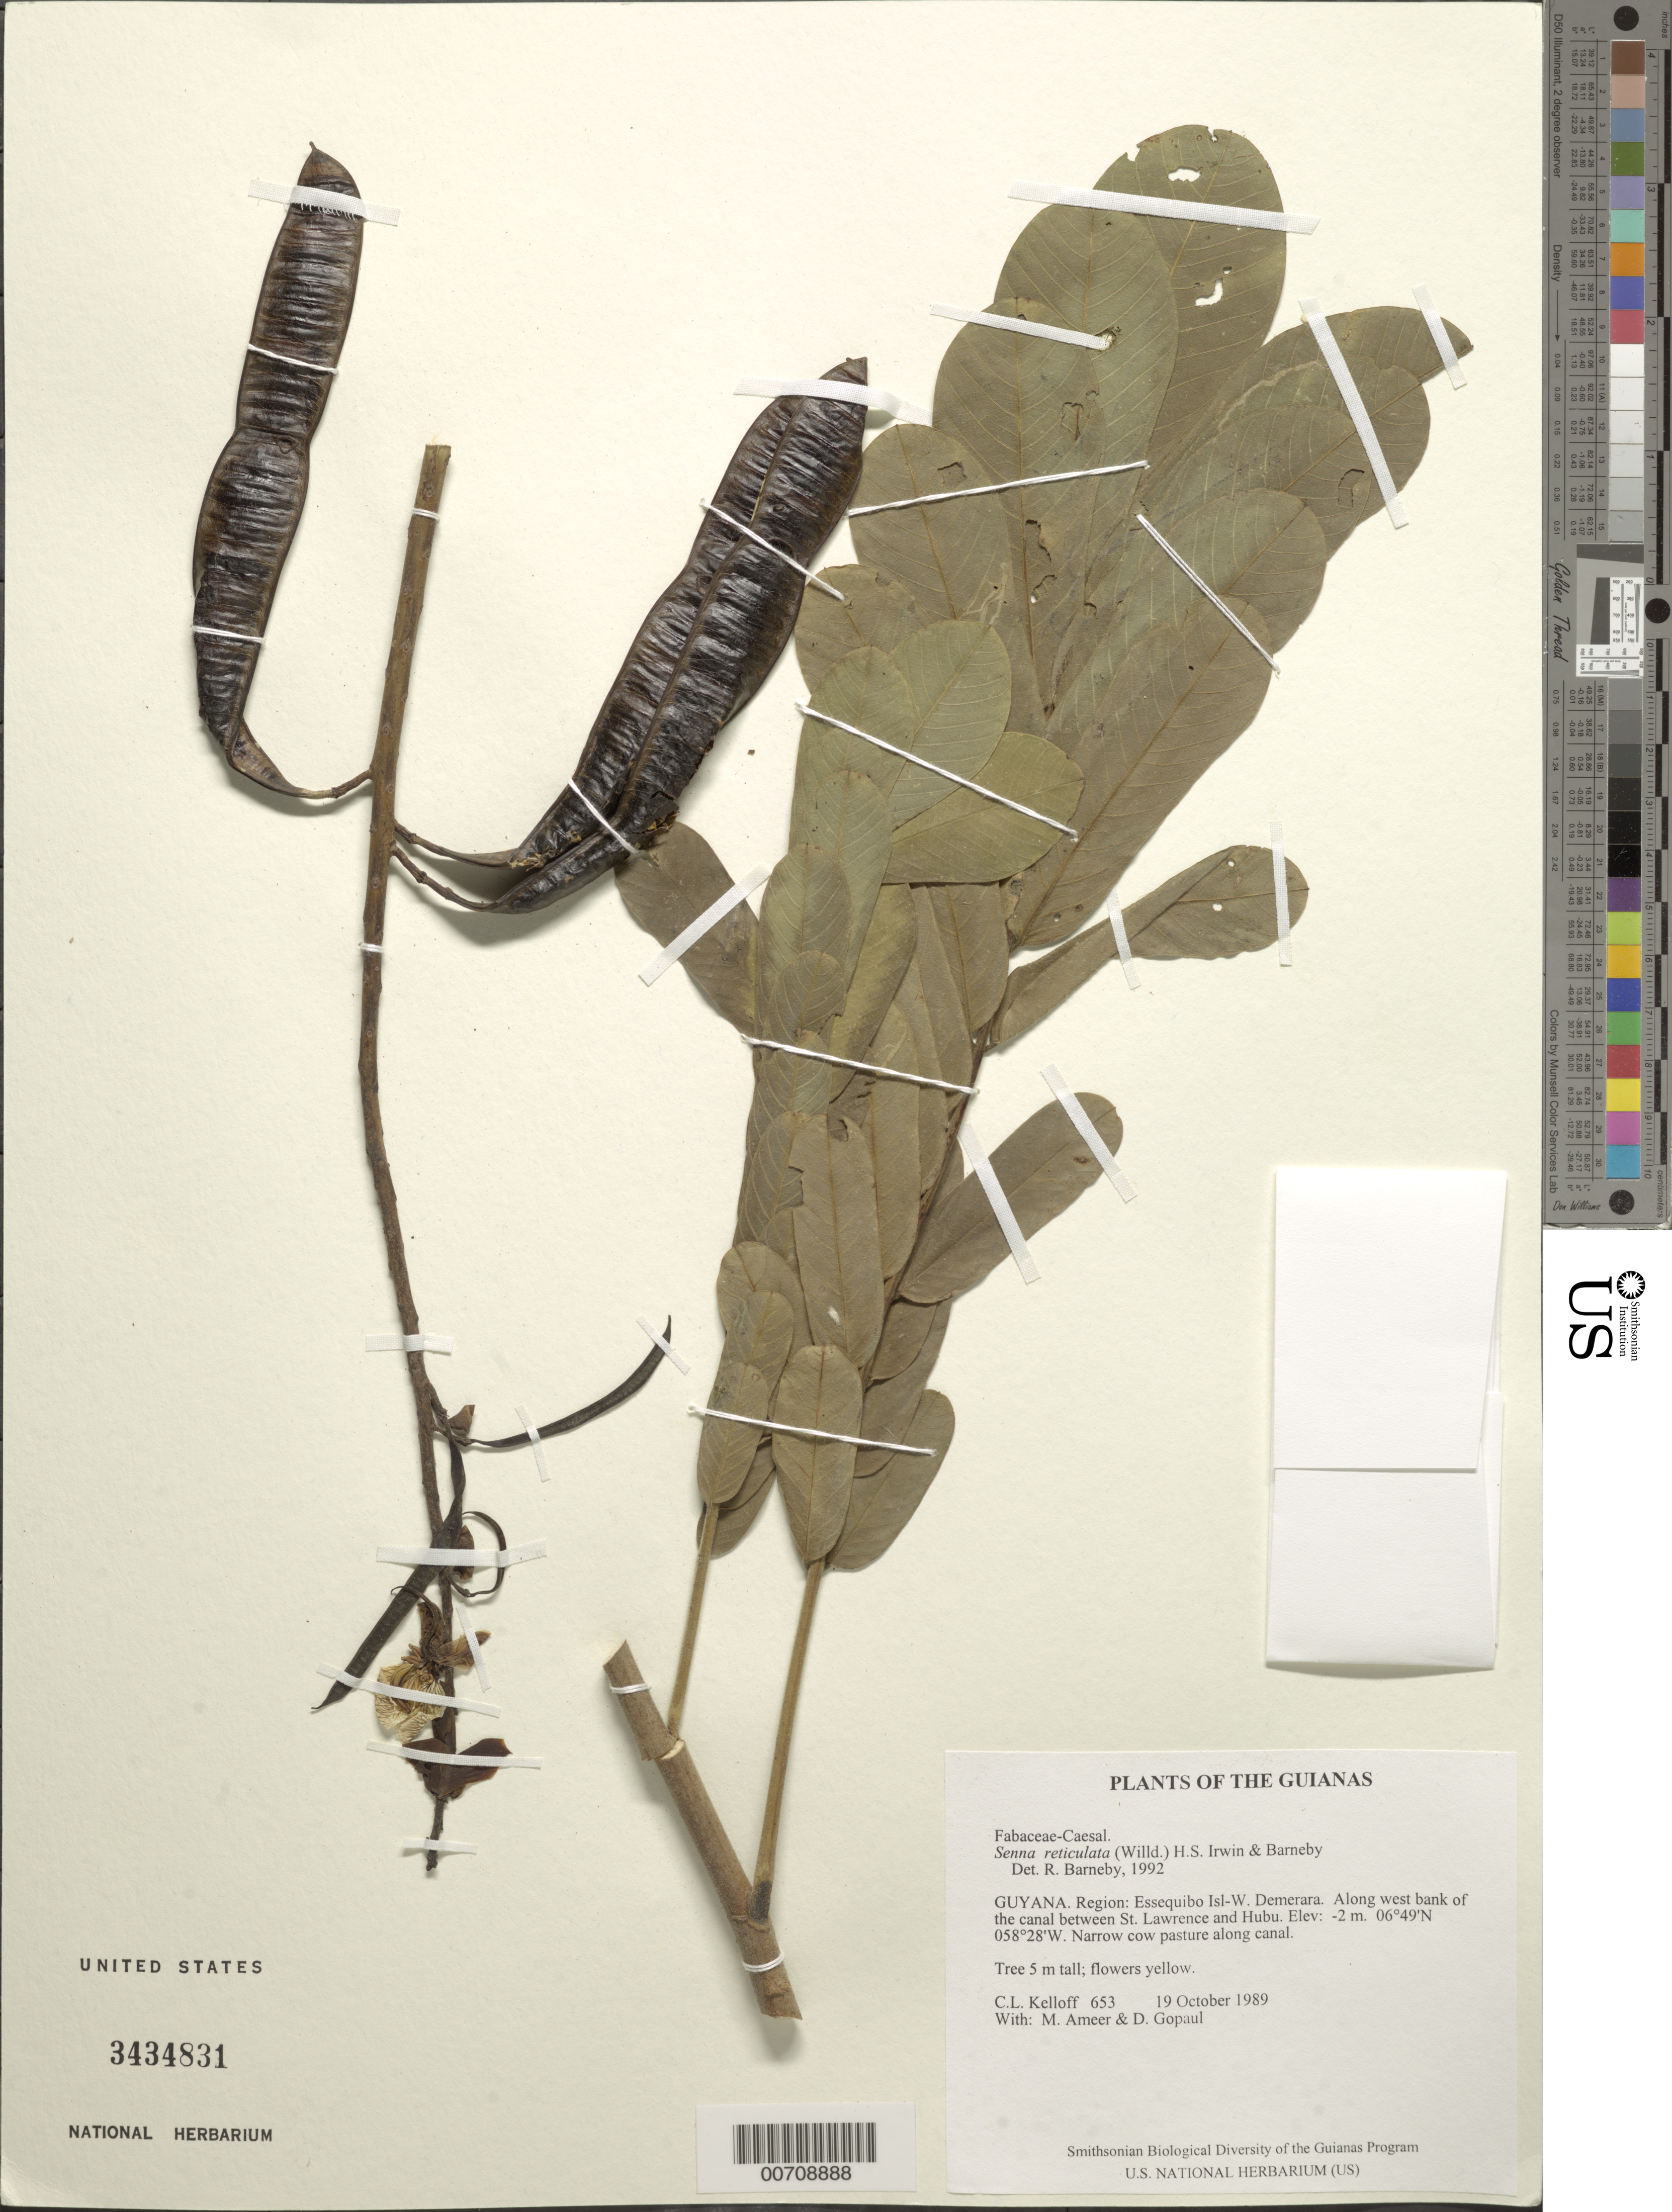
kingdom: Plantae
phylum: Tracheophyta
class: Magnoliopsida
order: Fabales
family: Fabaceae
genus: Senna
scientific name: Senna reticulata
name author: (Willd.) H.S. Irwin & Barneby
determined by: Barneby, Rupert C., (NY)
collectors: C. L. Kelloff, M. Ameer & D. Gopaul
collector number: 653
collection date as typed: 19 October 1989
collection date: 1989-10-19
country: Guyana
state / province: Essequibo Isl-W. Demerara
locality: Along west bank of the canal between St. Lawrence and Hubu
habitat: Narrow cow pasture along canal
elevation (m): -2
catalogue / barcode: US 3434831